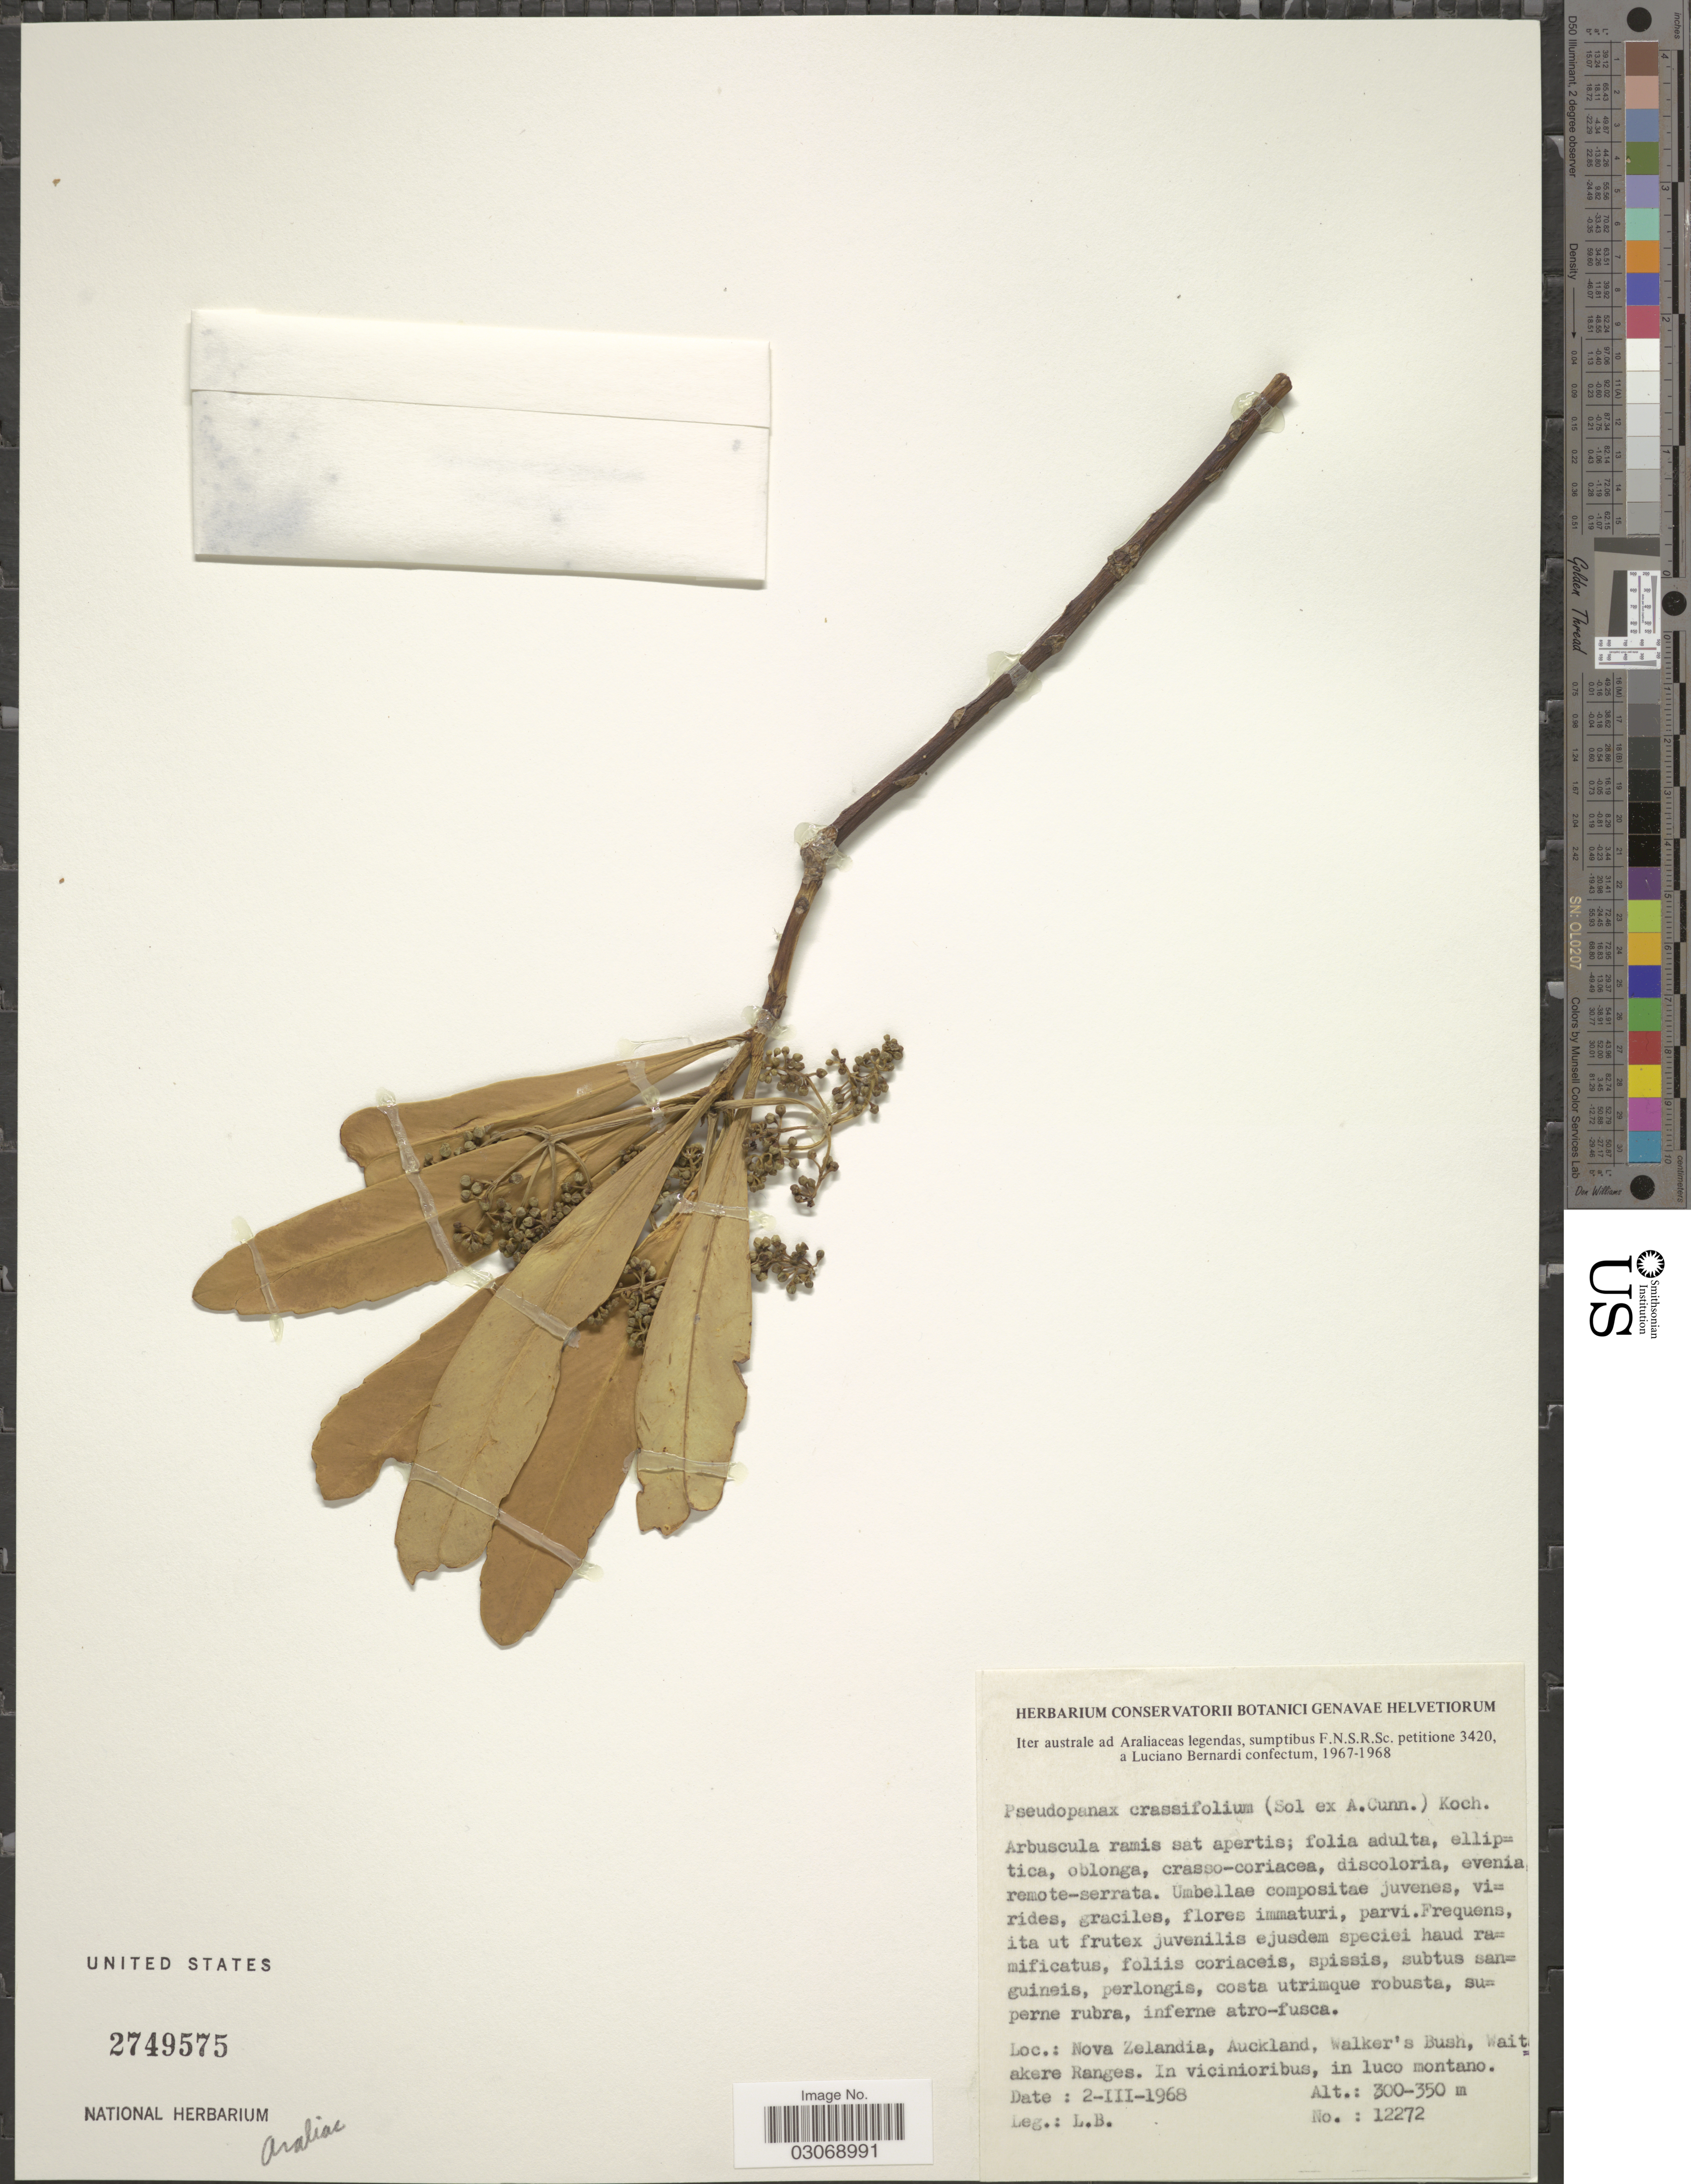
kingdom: Plantae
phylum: Tracheophyta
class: Magnoliopsida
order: Apiales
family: Araliaceae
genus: Pseudopanax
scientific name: Pseudopanax crassifolius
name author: (Sol. ex A. Cunn.) K. Koch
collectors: L. Bernardi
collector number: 12272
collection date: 1968-03-02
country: New Zealand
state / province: Auckland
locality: Nova Zelandia, Auckland, Walker's Bush, Waitakere Ranges. In vicinioribus, in luco montano.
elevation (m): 300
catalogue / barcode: US 2749575